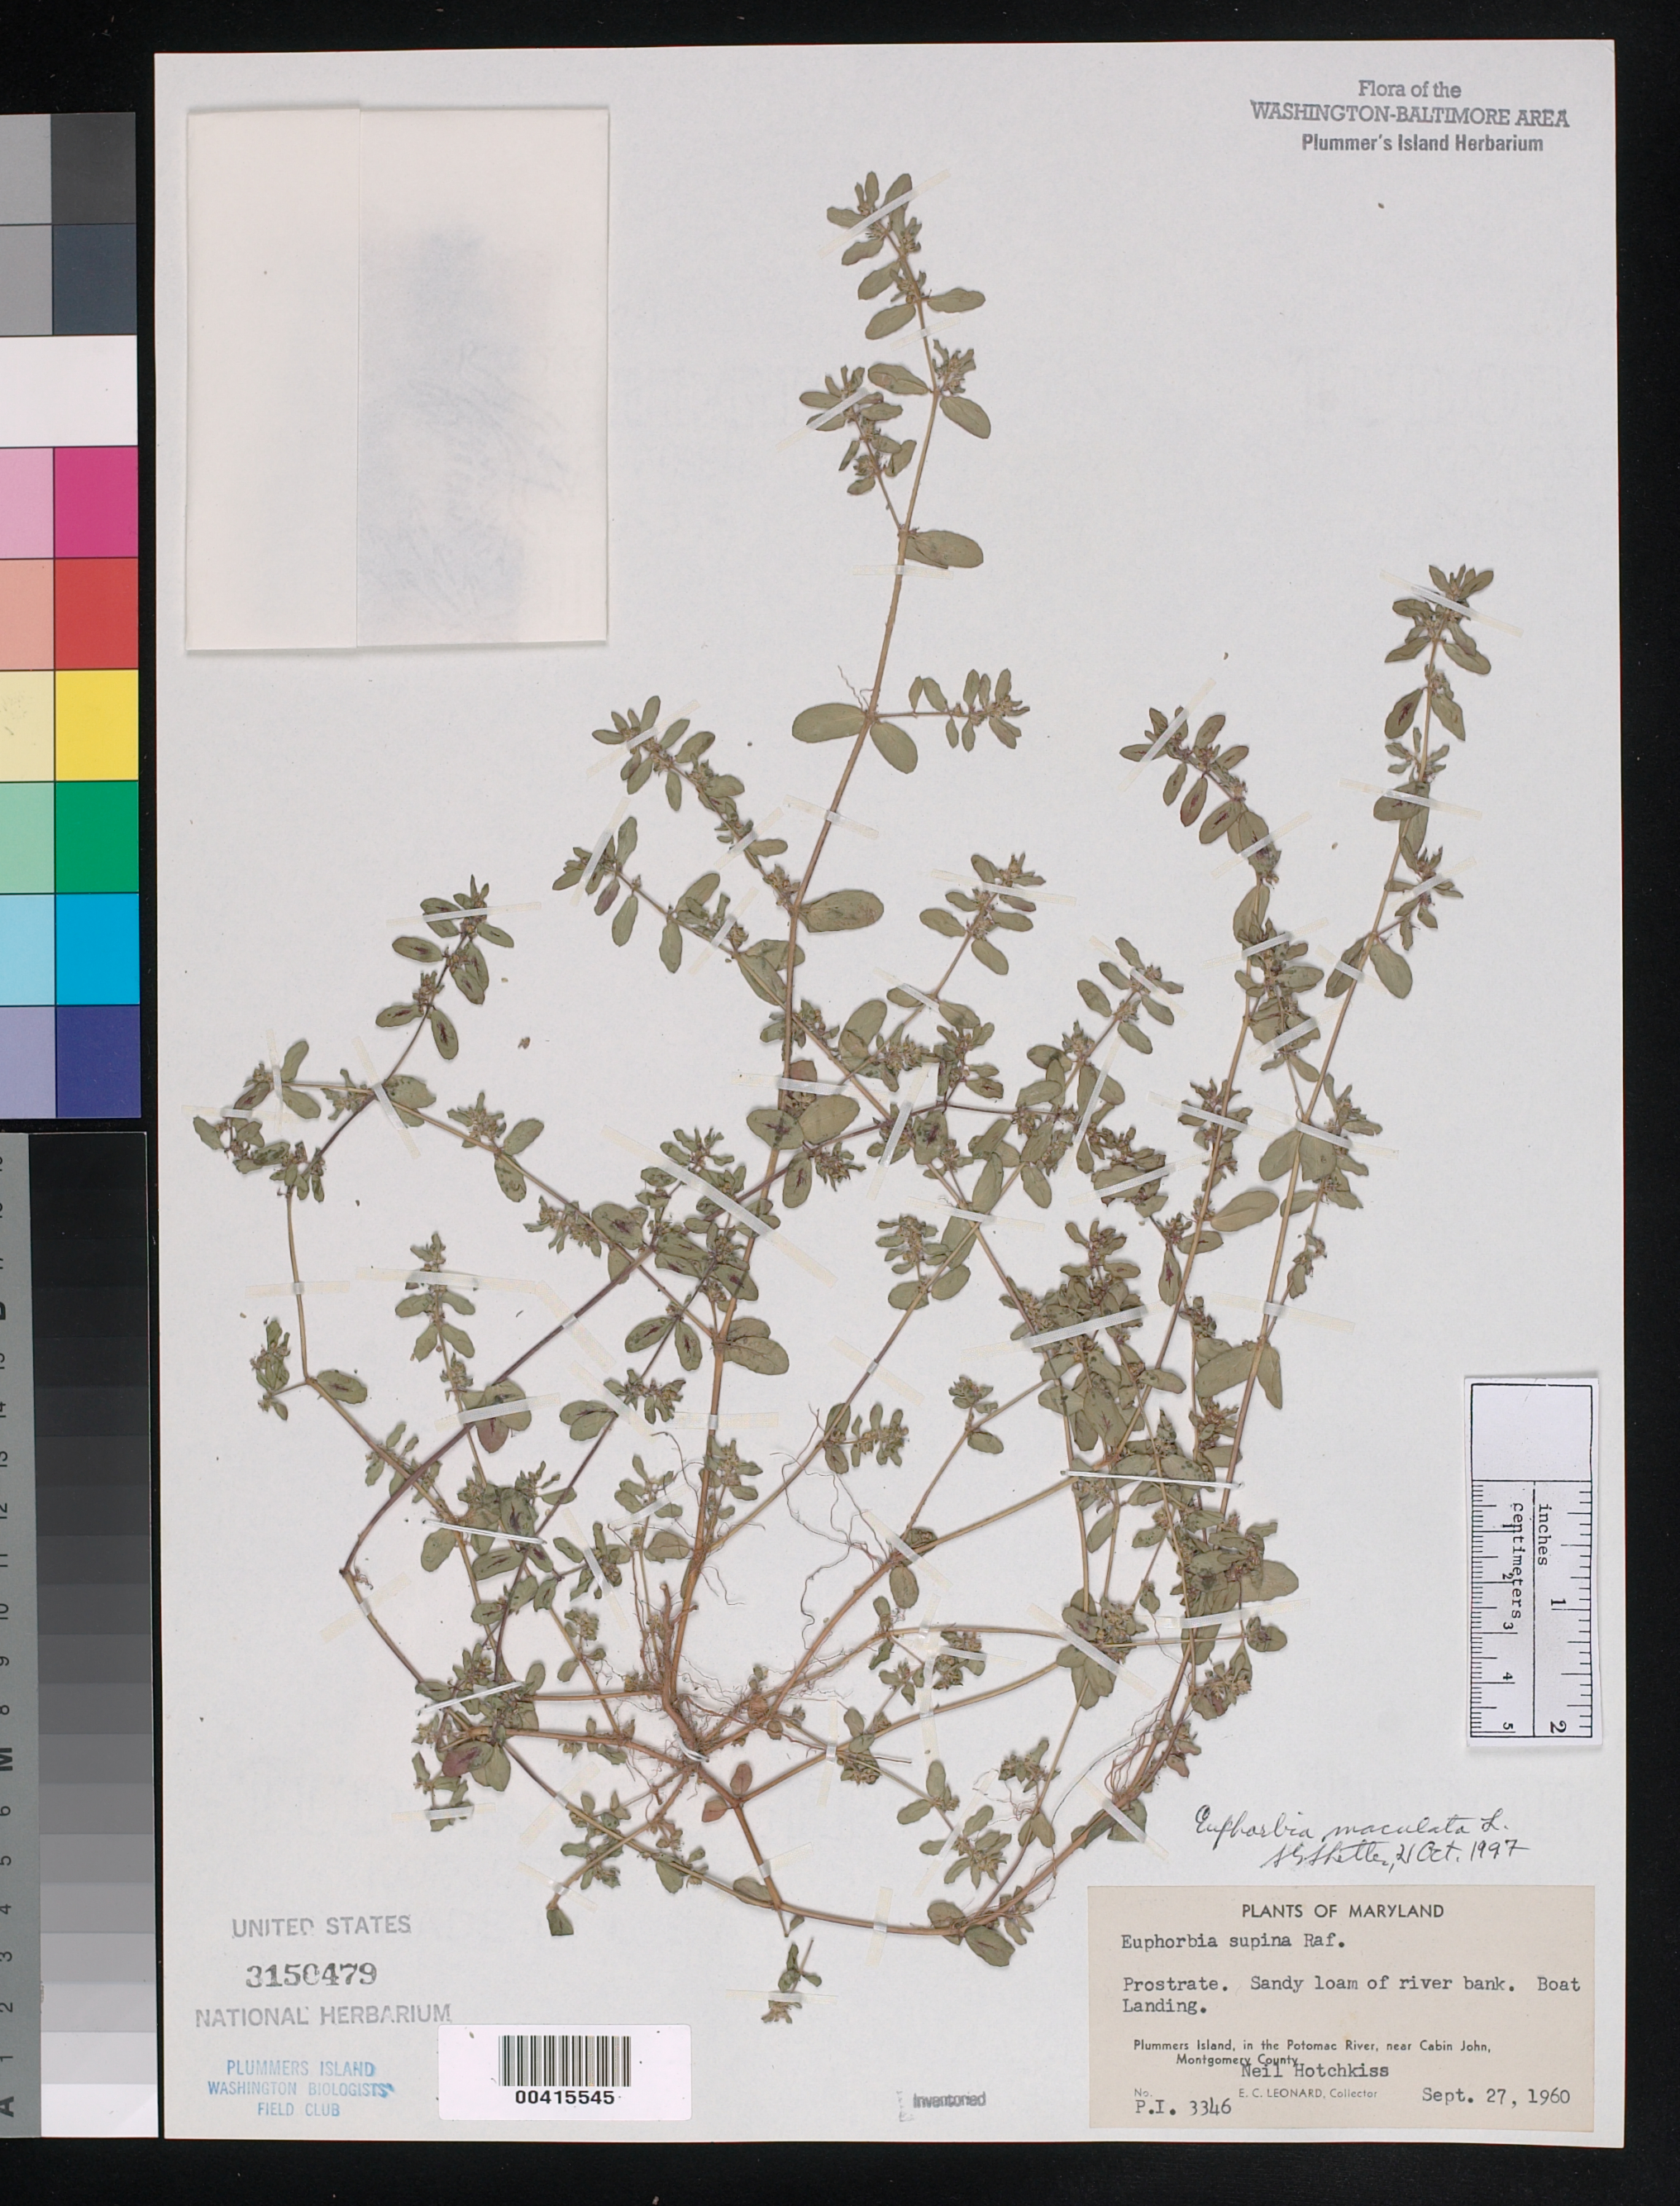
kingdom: Plantae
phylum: Tracheophyta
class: Magnoliopsida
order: Malpighiales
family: Euphorbiaceae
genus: Euphorbia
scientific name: Euphorbia maculata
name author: L.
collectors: E. C. Leonard & N. Hotchkiss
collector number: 3346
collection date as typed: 17 Sep 1960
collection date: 1960-09-17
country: United States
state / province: Maryland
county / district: Montgomery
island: Plummers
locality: Plummer's Island; Boat Landing Plummers Island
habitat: Sandy loam of river bank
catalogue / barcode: US 3150479